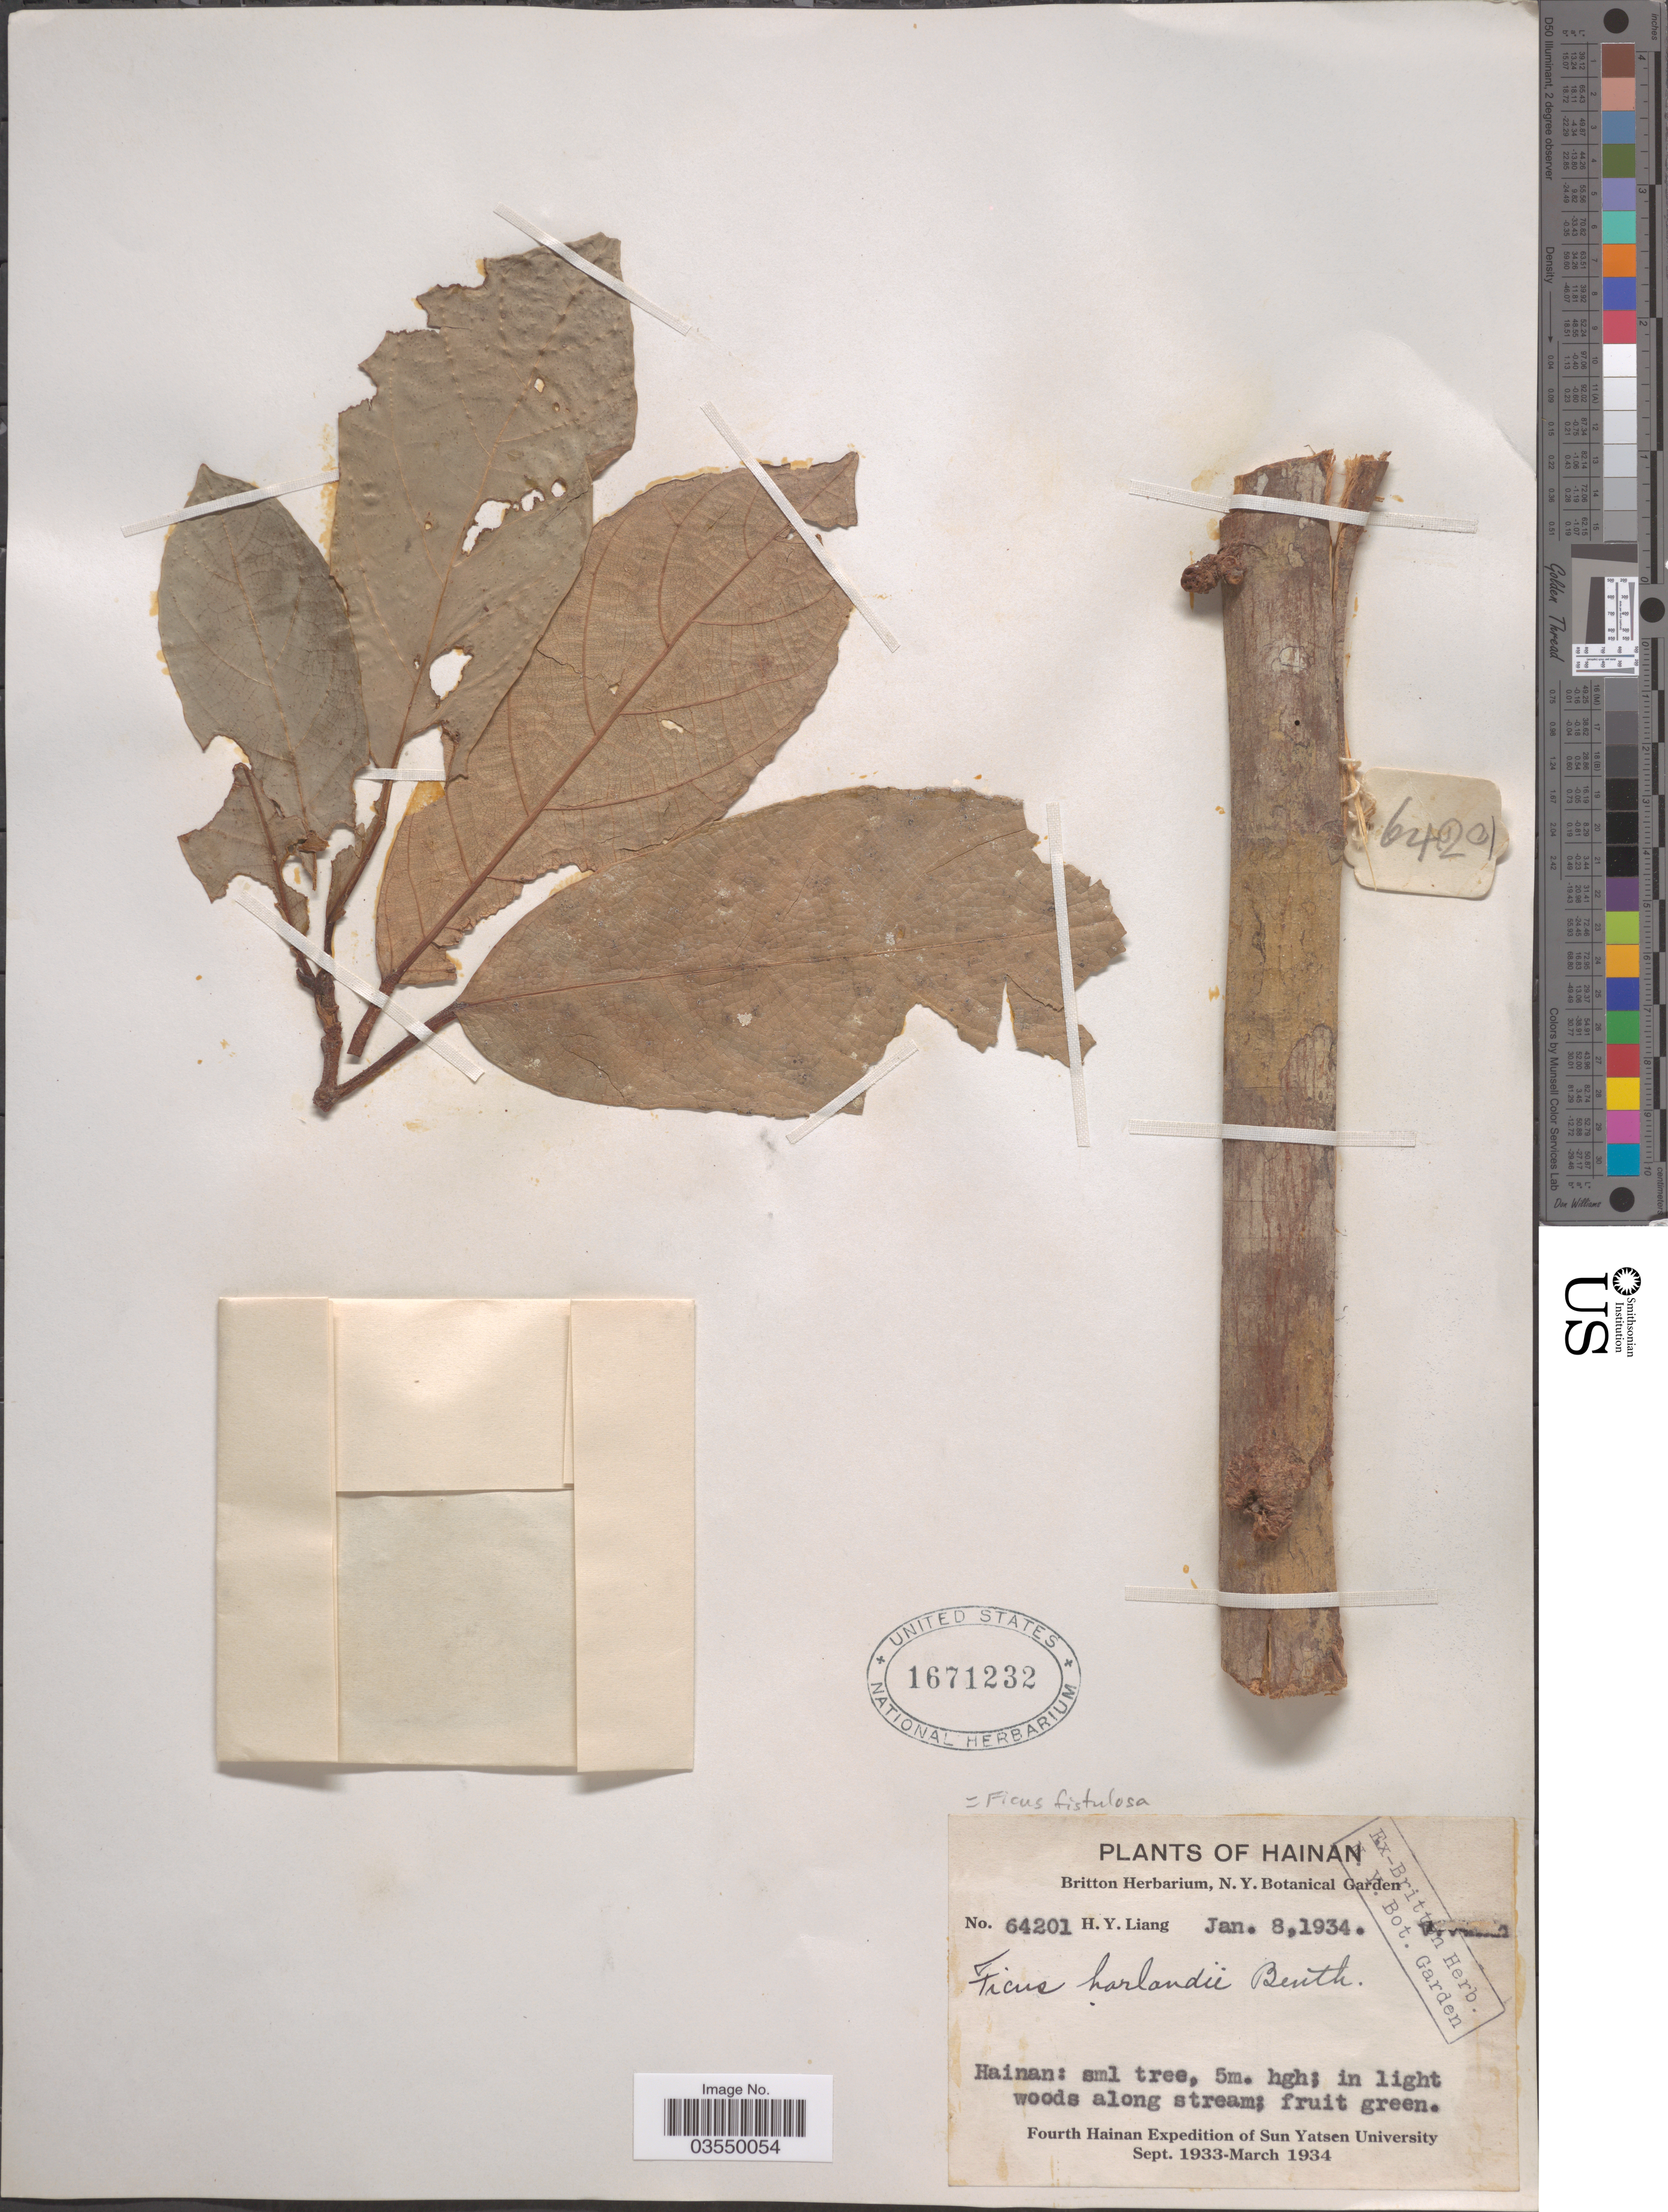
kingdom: Plantae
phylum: Tracheophyta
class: Magnoliopsida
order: Rosales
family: Moraceae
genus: Ficus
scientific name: Ficus fistulosa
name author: Reinw. ex Blume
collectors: H. Y. Liang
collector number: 64201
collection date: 1934-01-08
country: China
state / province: Hainan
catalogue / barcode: US 1671232